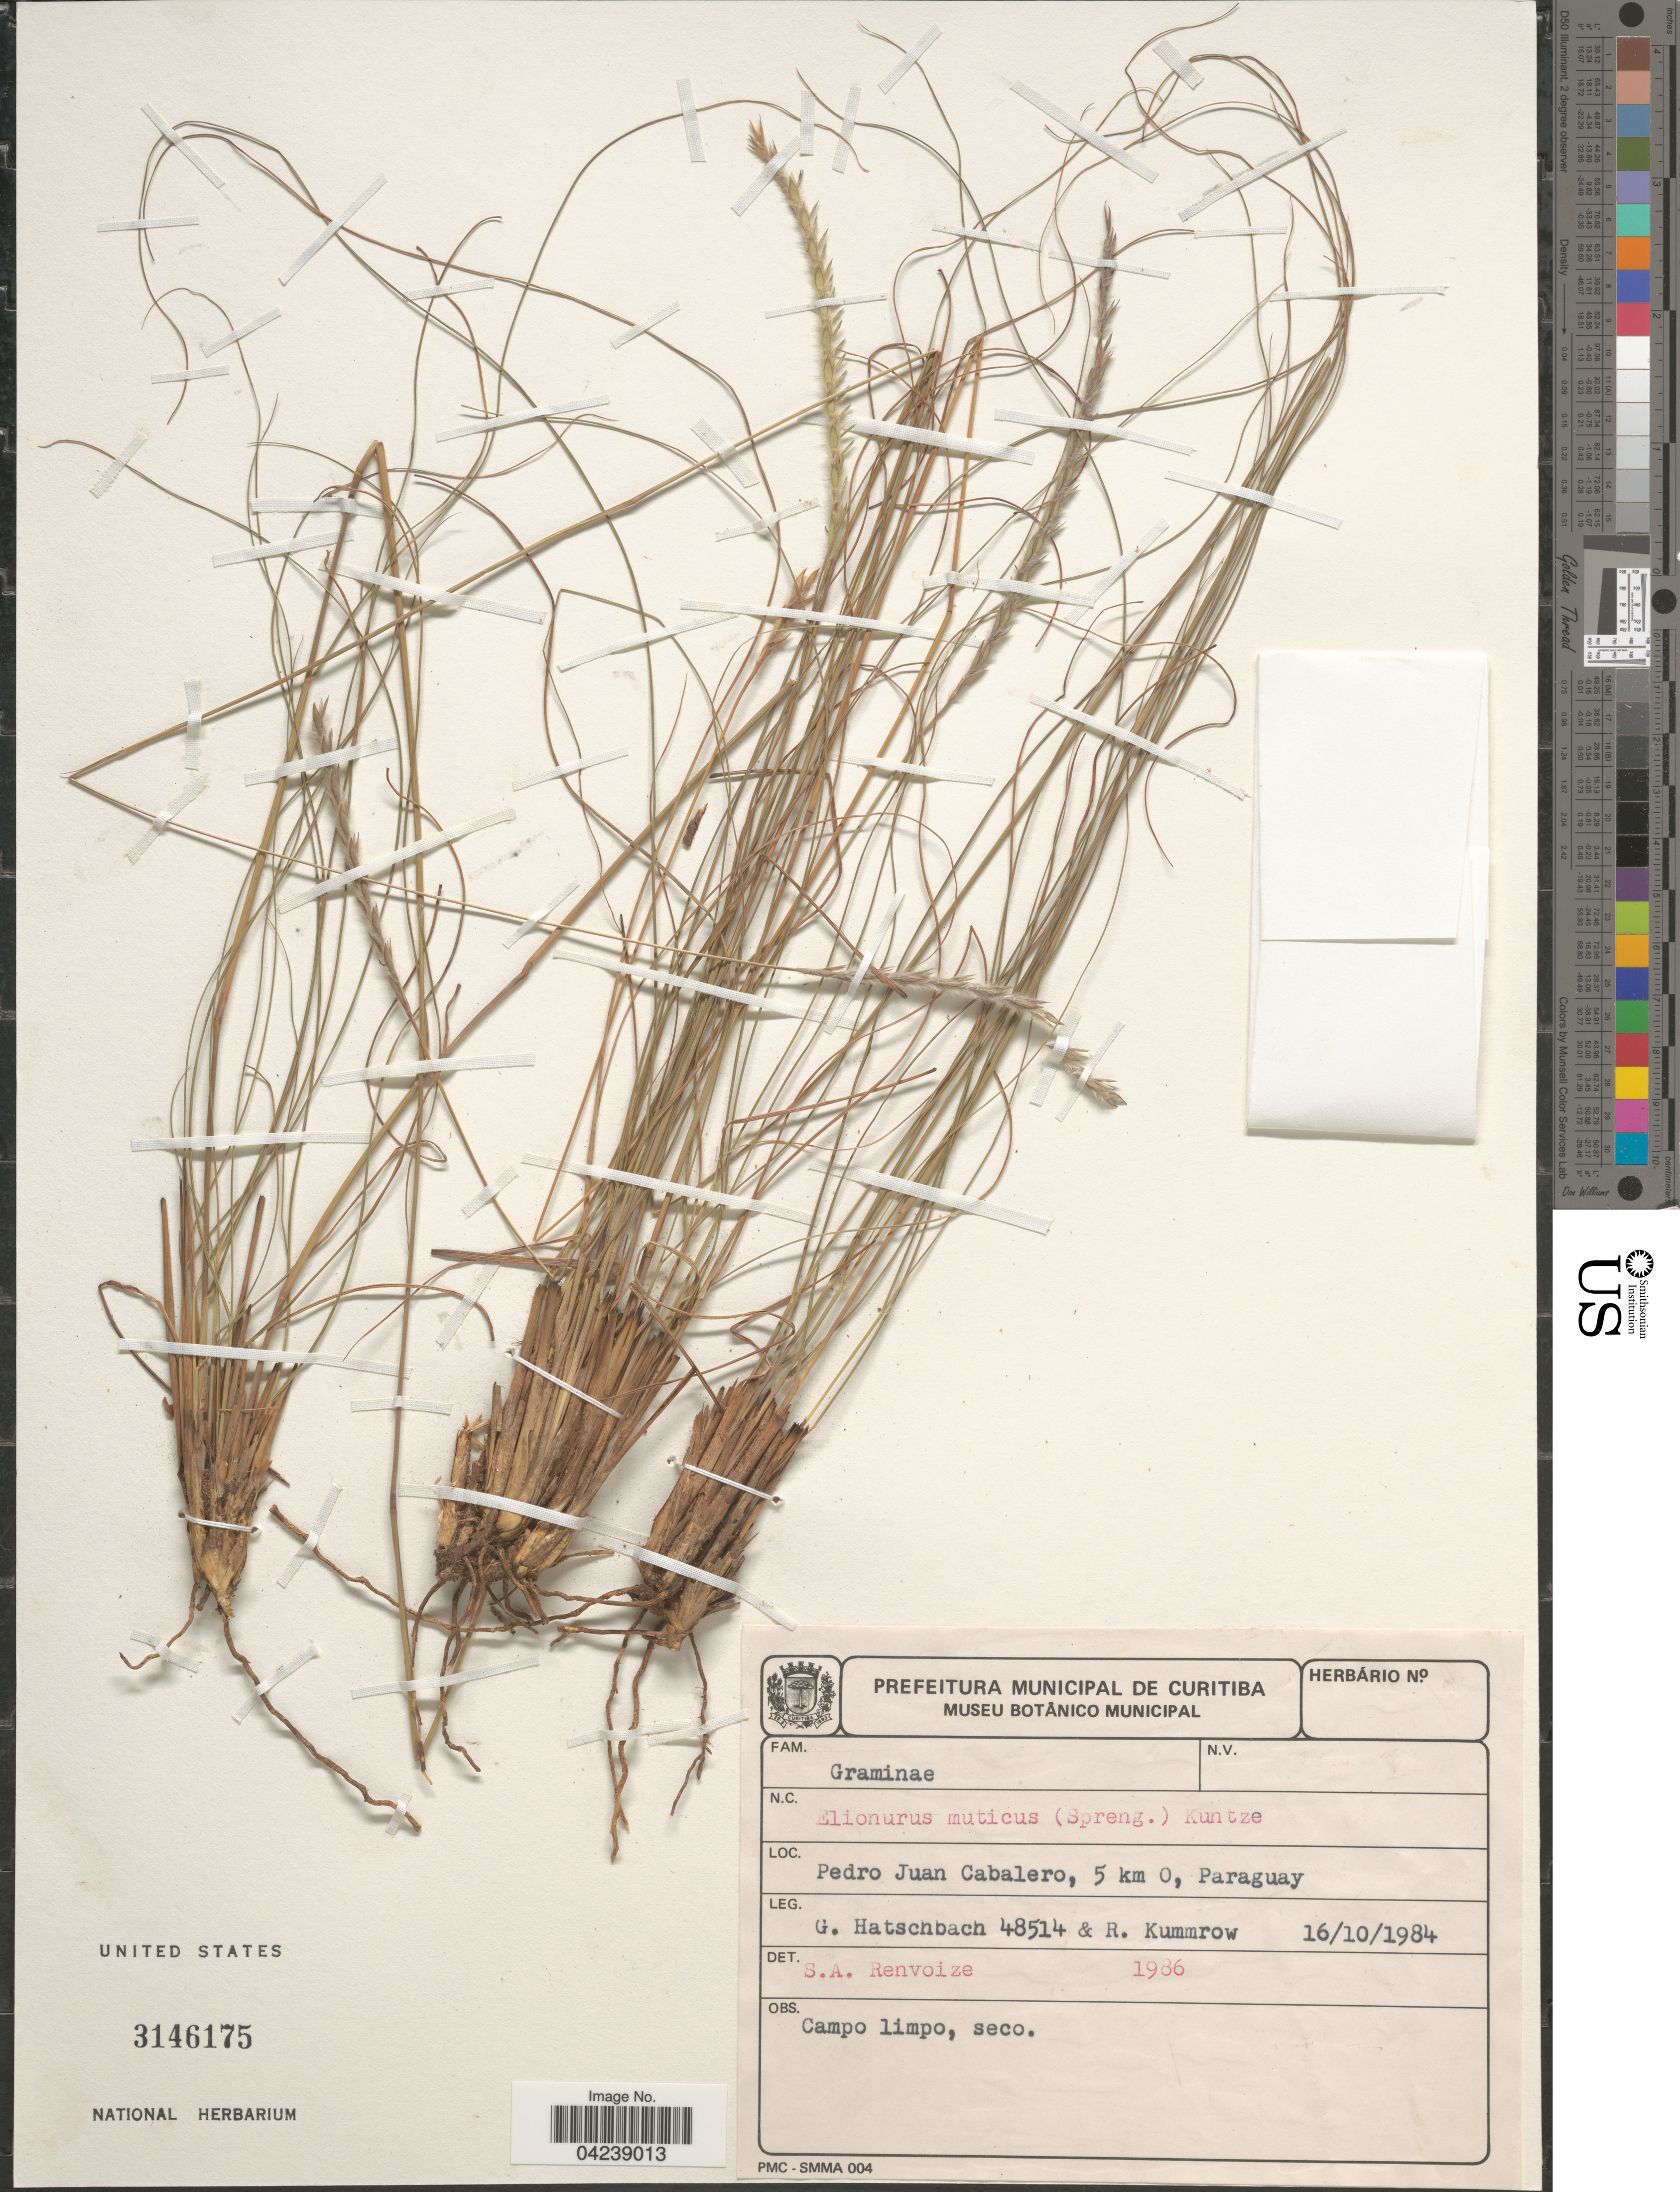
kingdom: Plantae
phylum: Tracheophyta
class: Liliopsida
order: Poales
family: Poaceae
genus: Elionurus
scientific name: Elionurus muticus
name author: (Spreng.) Kuntze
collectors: G. Hatschbach & R. Kummrow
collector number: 48514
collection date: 1984-10-16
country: Paraguay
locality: Pedro Juan Cabalero, 5 km O.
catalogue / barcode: US 3146175